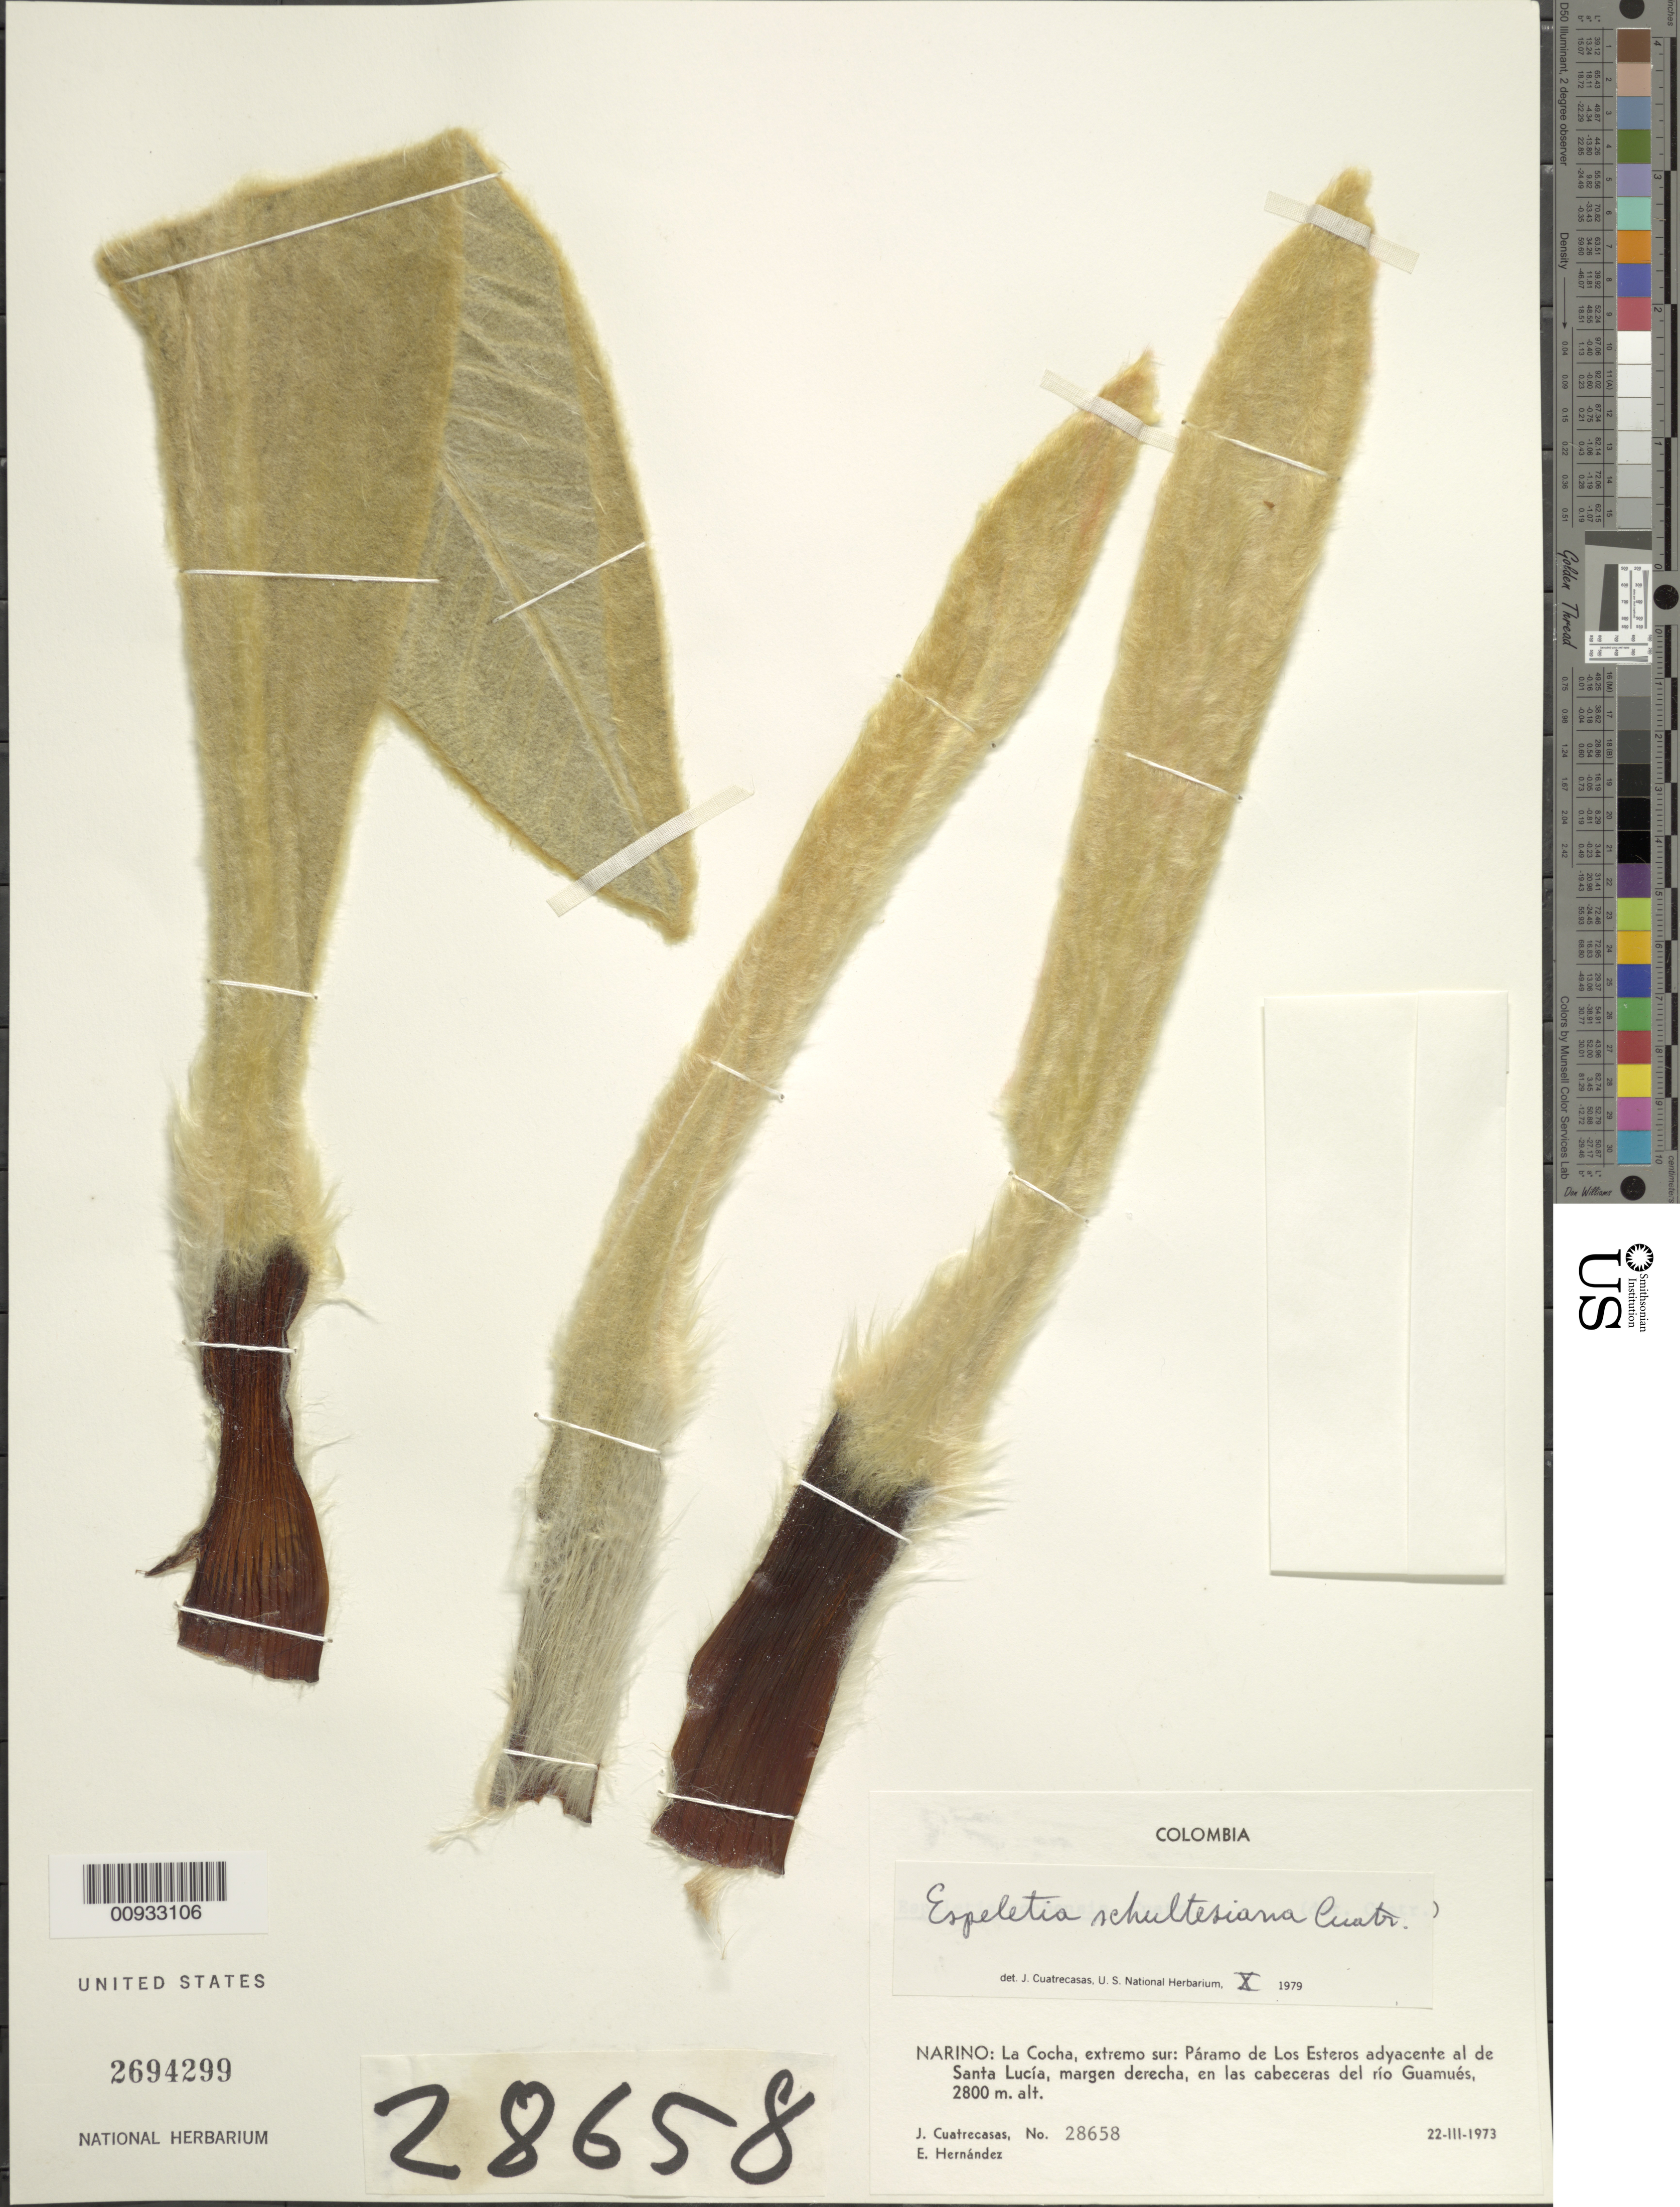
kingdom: Plantae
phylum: Tracheophyta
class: Magnoliopsida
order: Asterales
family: Asteraceae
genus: Espeletia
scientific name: Espeletia schultesiana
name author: Cuatrec.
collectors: J. Cuatrecasas & E. Hernández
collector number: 28658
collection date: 1973-03-22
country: Colombia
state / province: Nariño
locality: Páramo de los Esteros. La Cocha, extremo sur: páramo adyacente al de Santa Lucía, margen derecha, en las cabeceras del Río Gamués.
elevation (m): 2800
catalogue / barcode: US 2694299